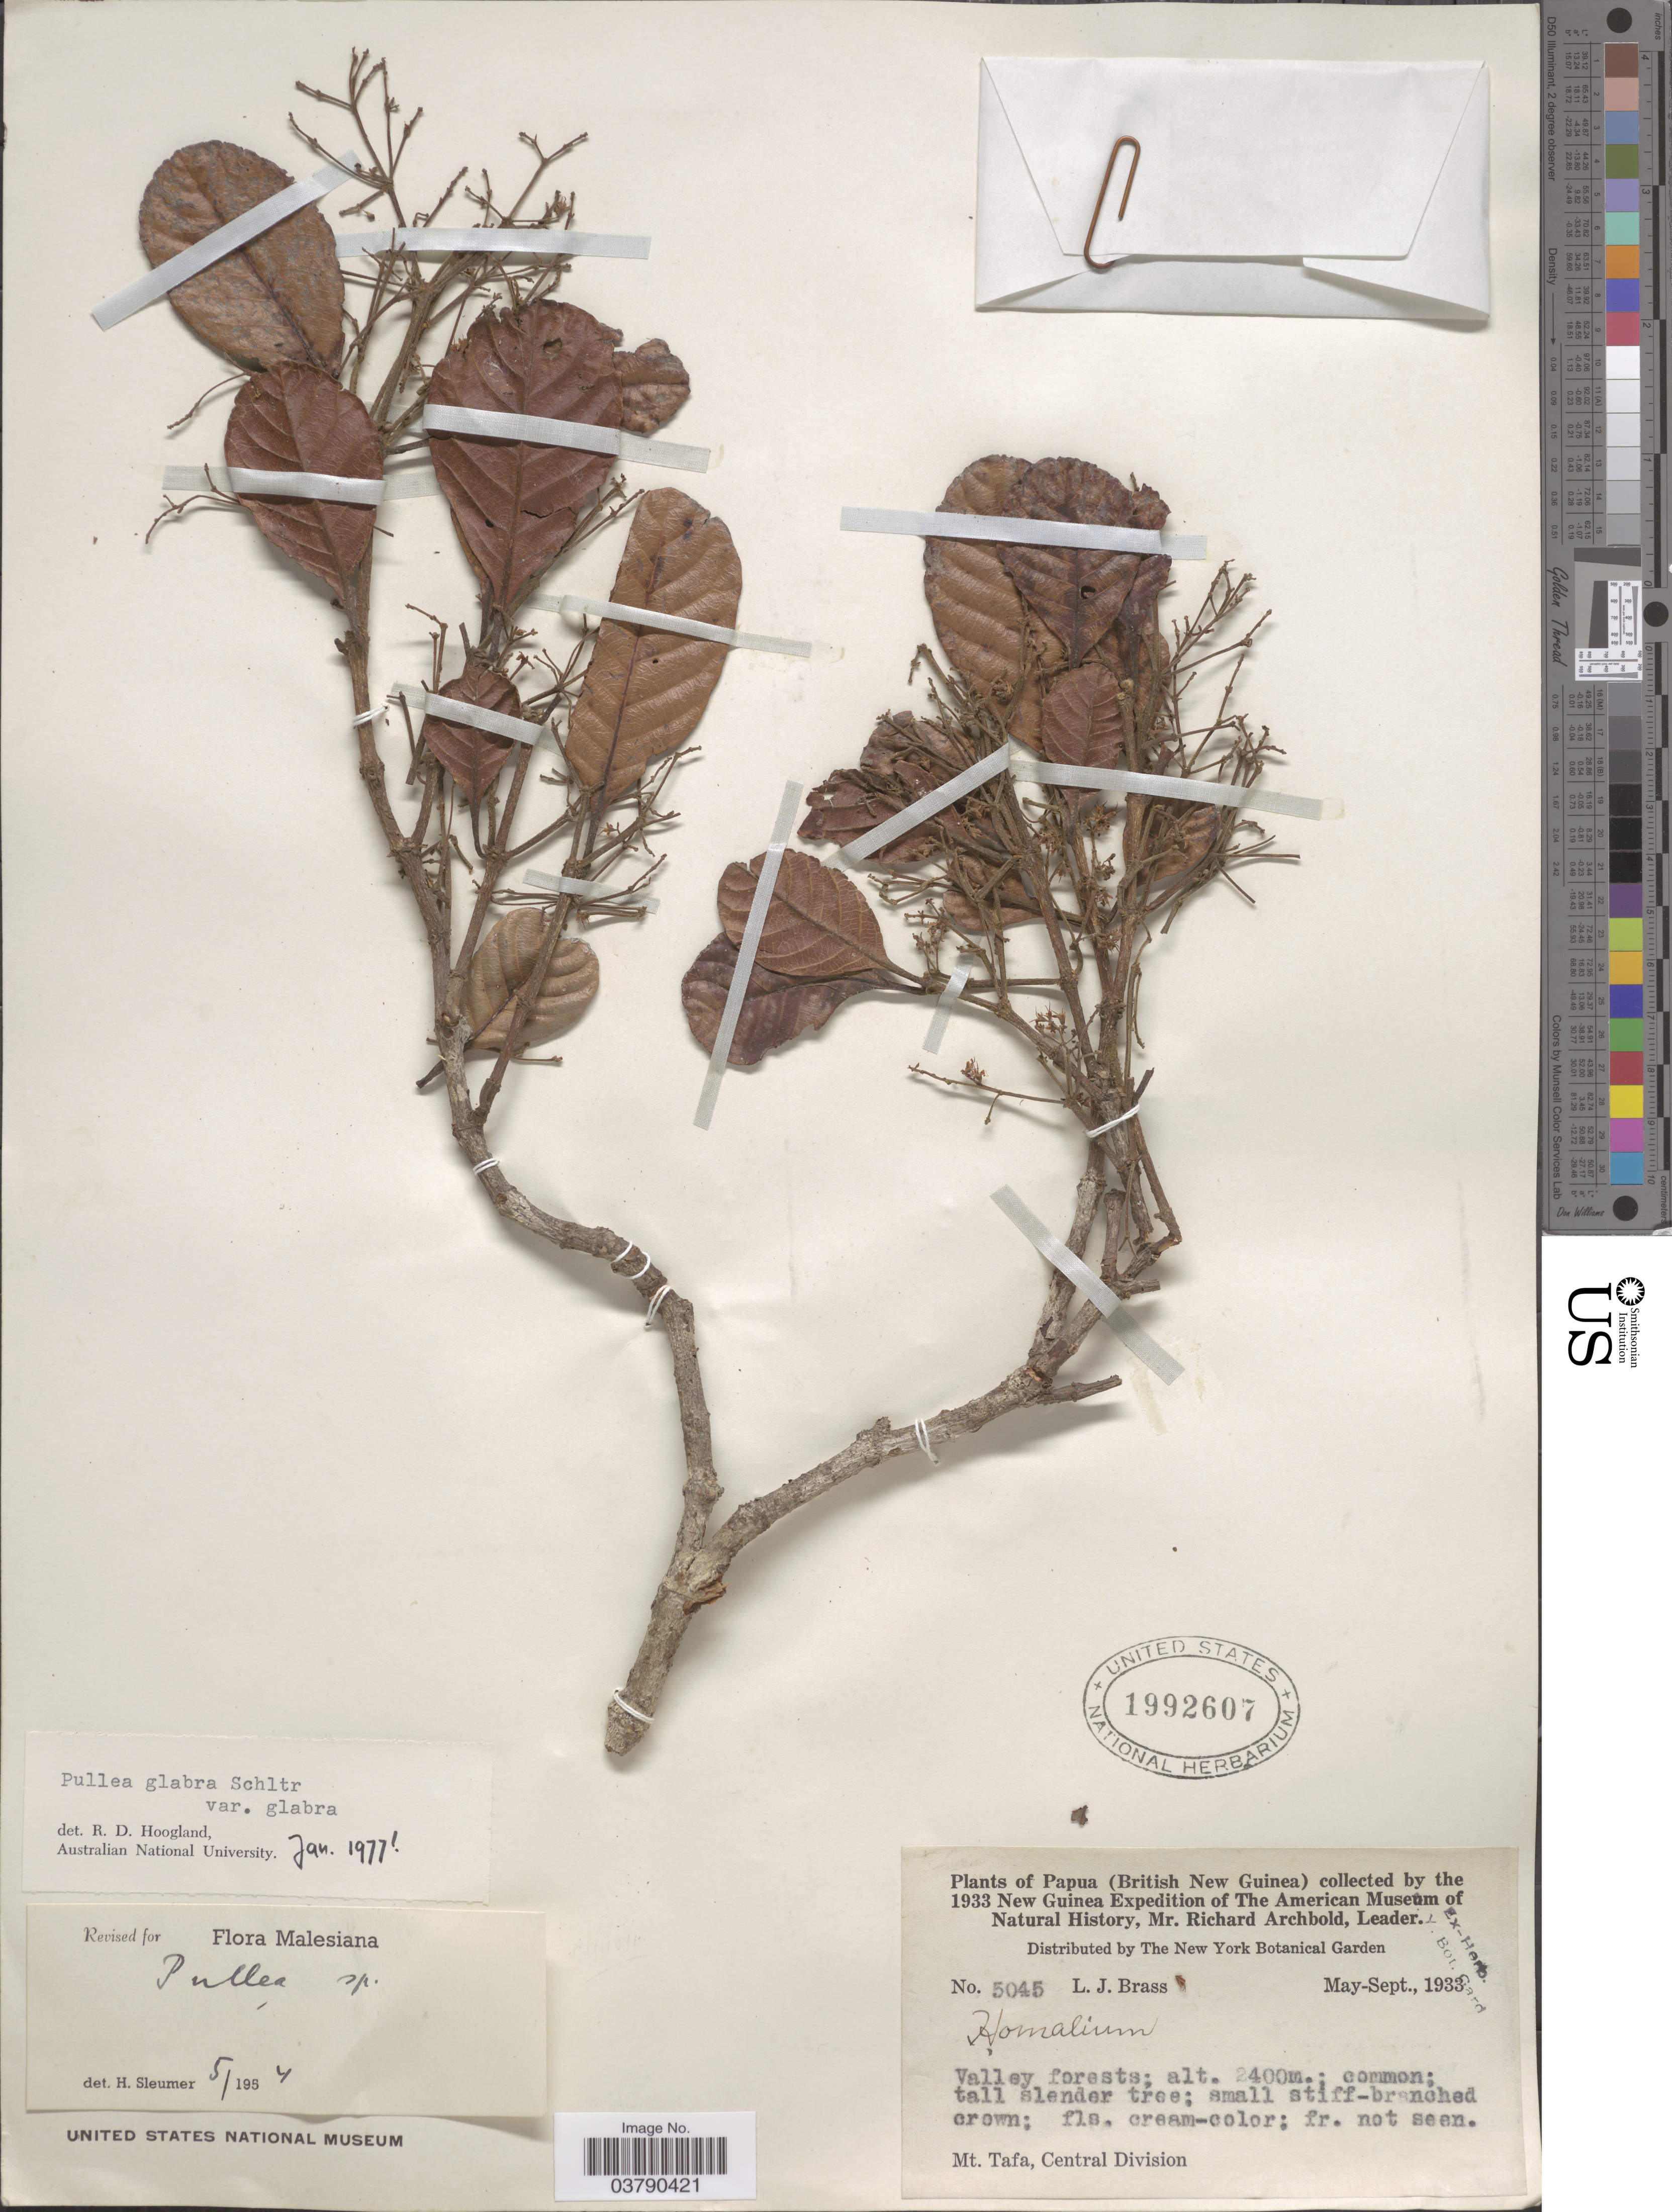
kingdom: Plantae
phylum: Tracheophyta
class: Magnoliopsida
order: Oxalidales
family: Cunoniaceae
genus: Pullea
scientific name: Pullea glabra var. glabra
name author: Schltr.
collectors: L. J. Brass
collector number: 5045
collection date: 1933-05/1933-09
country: Papua New Guinea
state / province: Central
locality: Papua (British New Guinea). Mt. Tafa, Central Division.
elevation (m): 2400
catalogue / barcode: US 1992607